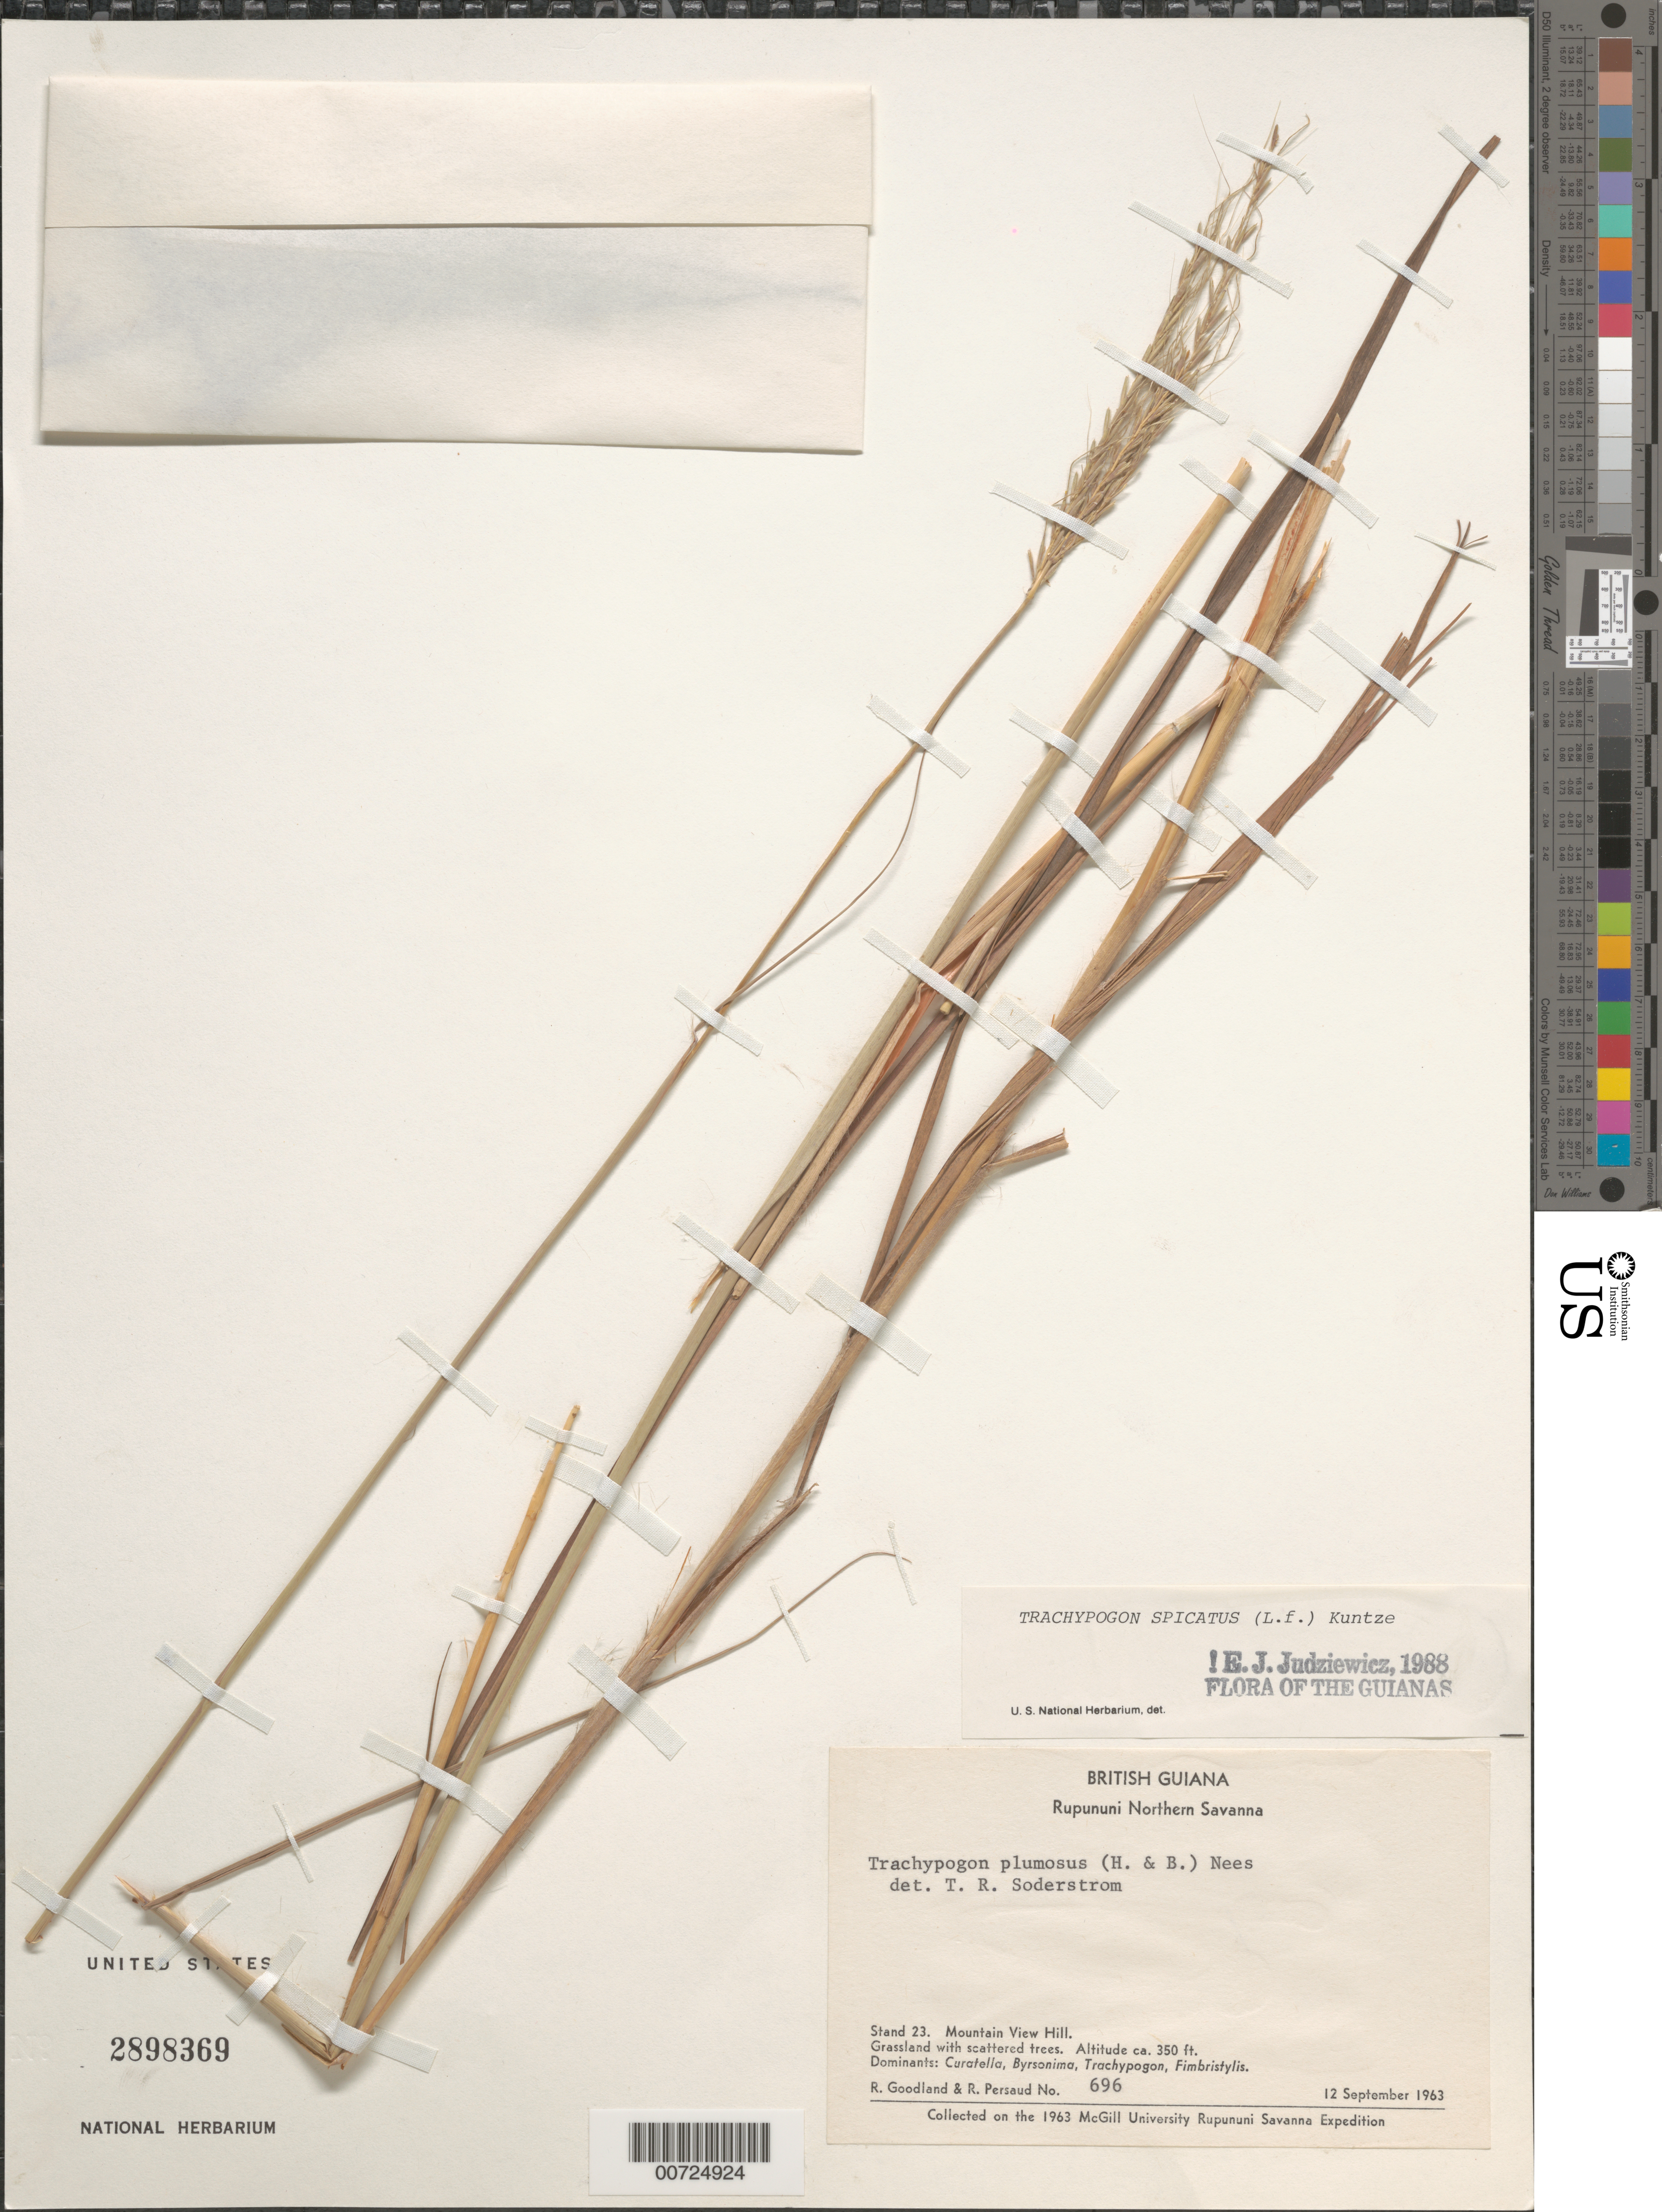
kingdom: Plantae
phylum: Tracheophyta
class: Liliopsida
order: Poales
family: Poaceae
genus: Trachypogon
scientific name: Trachypogon spicatus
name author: (L. f.) Kuntze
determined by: Judziewicz, E. J.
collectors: R. Goodland & R. Persaud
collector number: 696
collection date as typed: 12-Sep-63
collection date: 1963-09-12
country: Guyana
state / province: U. Takutu-U. Essequibo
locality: Rupununi Northern Savanna, Mountain View Hill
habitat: Grassland with scattered trees. Dominants: Curatella, Byrsonima, Trachypogon, Fimbristylis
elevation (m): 107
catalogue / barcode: US 2898369